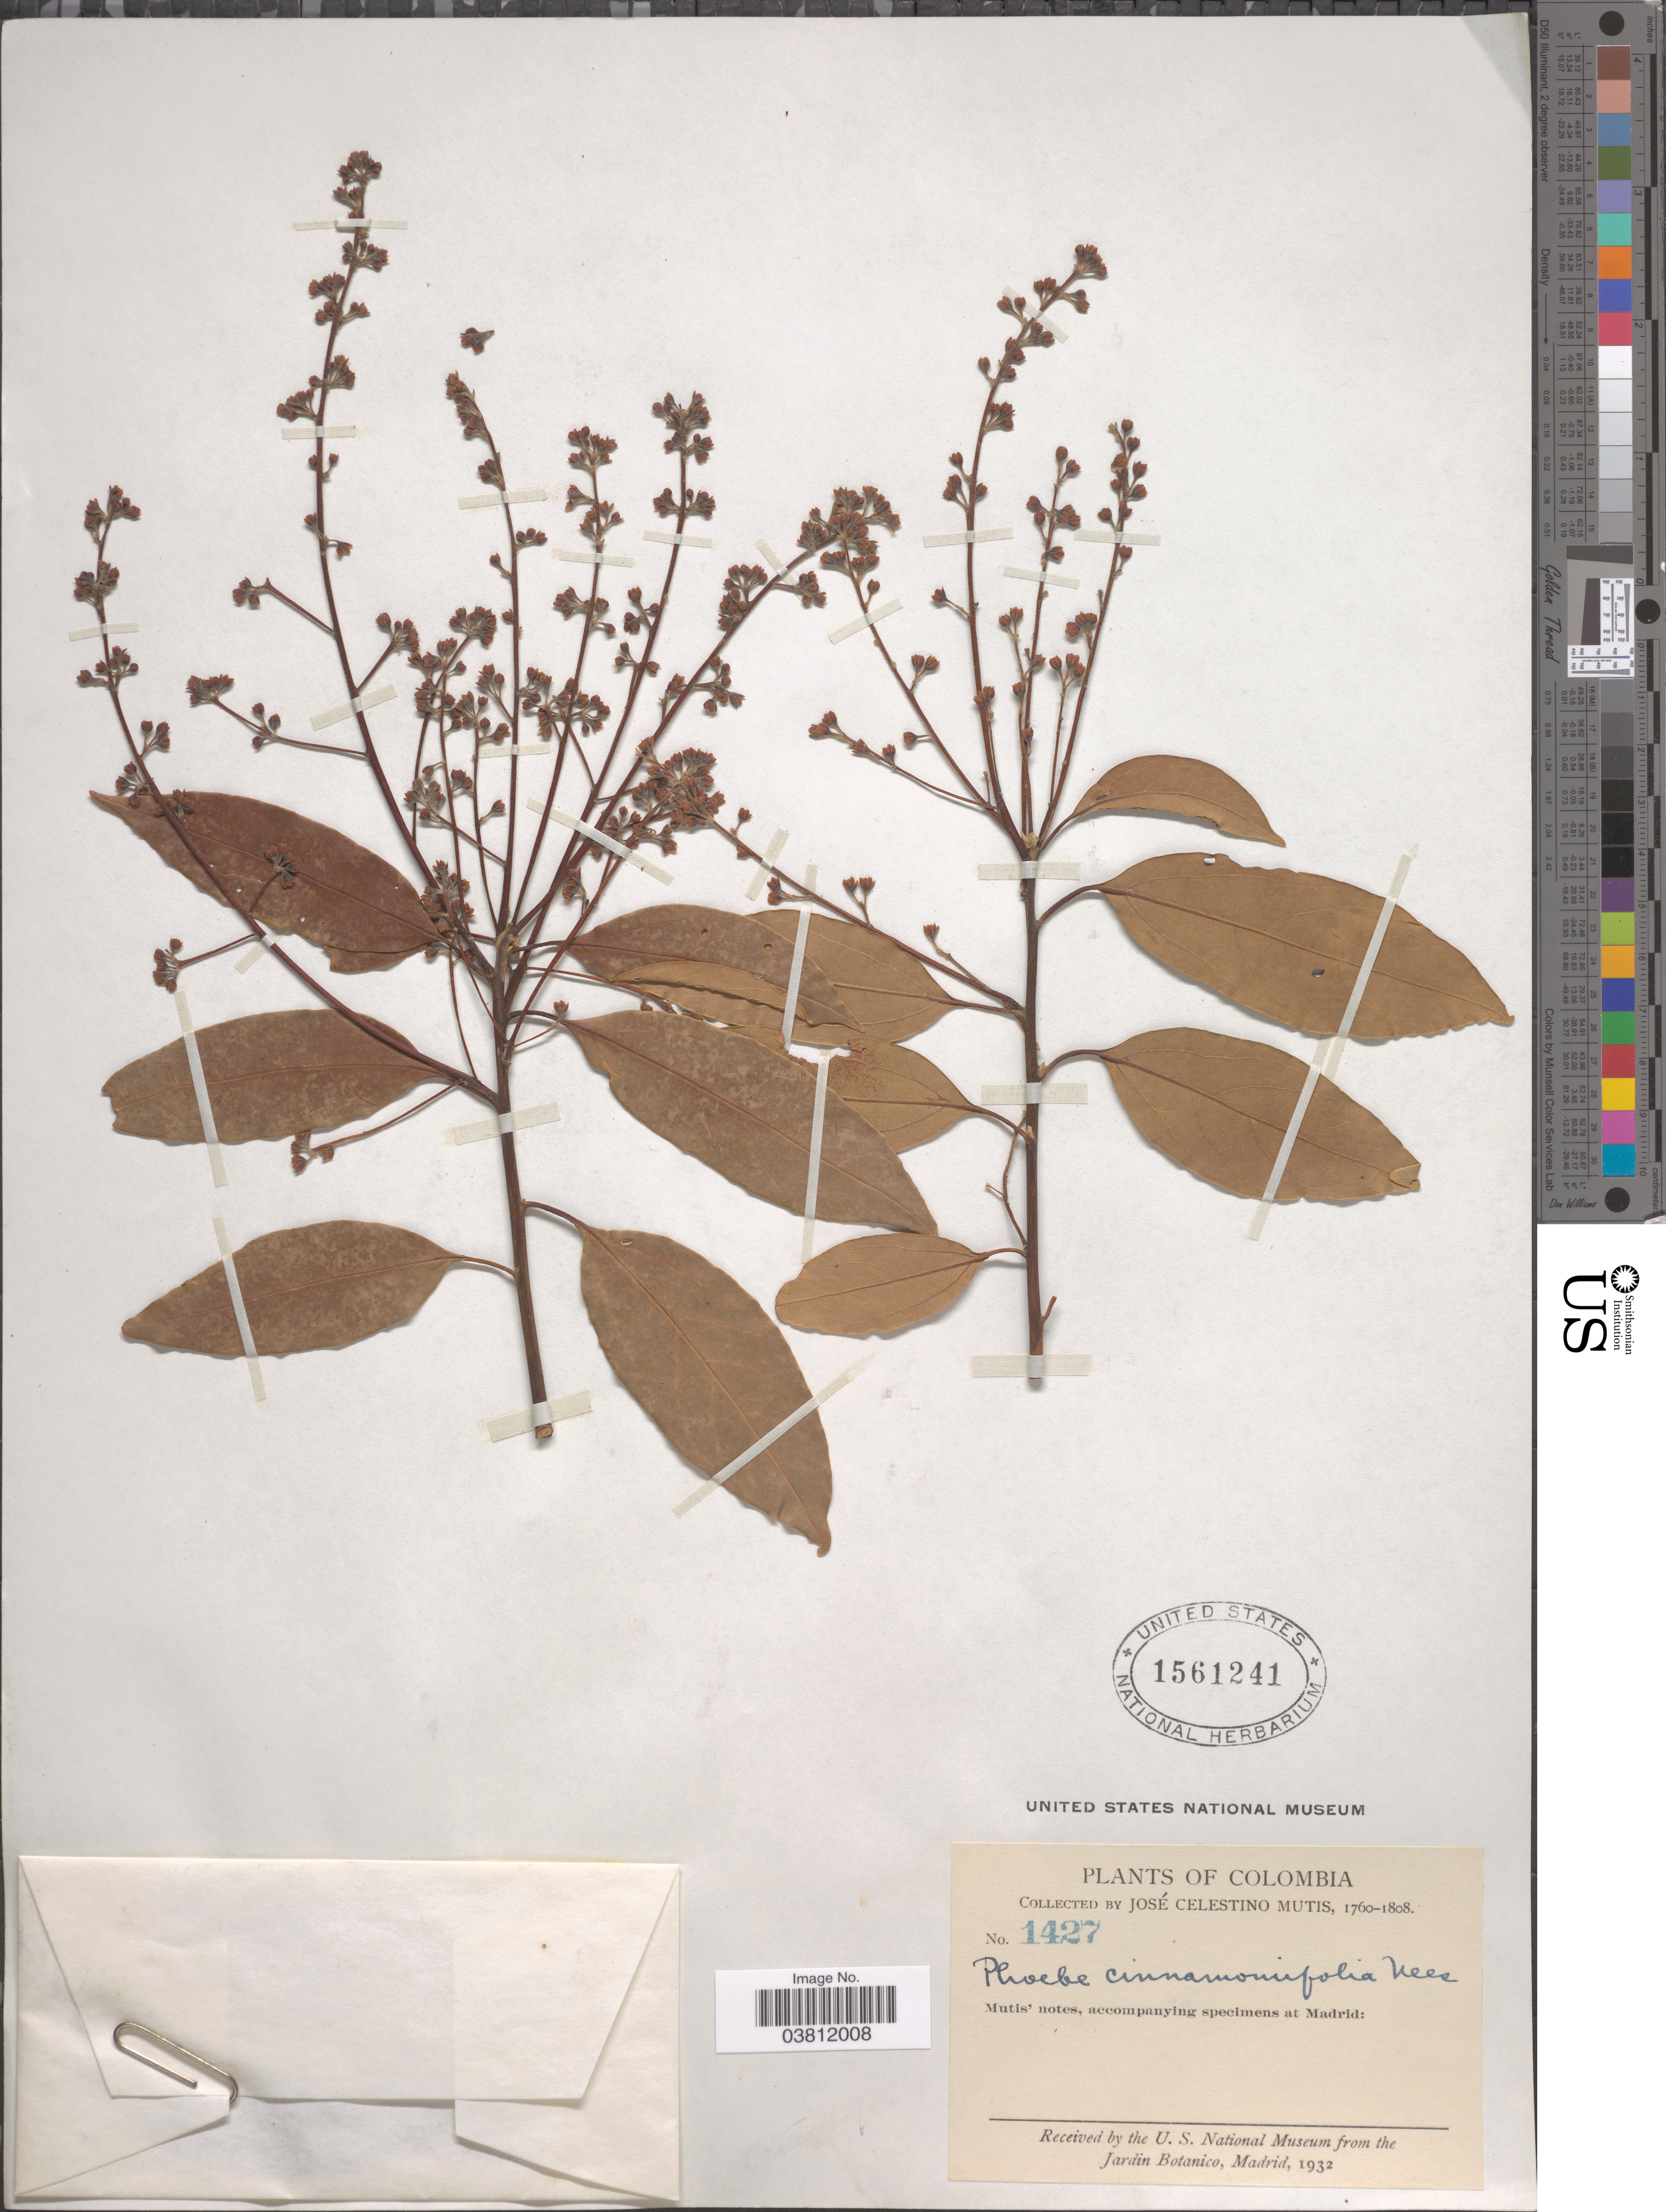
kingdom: Plantae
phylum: Tracheophyta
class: Magnoliopsida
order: Laurales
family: Lauraceae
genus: Phoebe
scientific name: Phoebe cinnamomifolia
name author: (Kunth) Nees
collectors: J. C. B. Mutis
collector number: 1427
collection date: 1760/1808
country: Colombia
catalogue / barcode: US 1561241